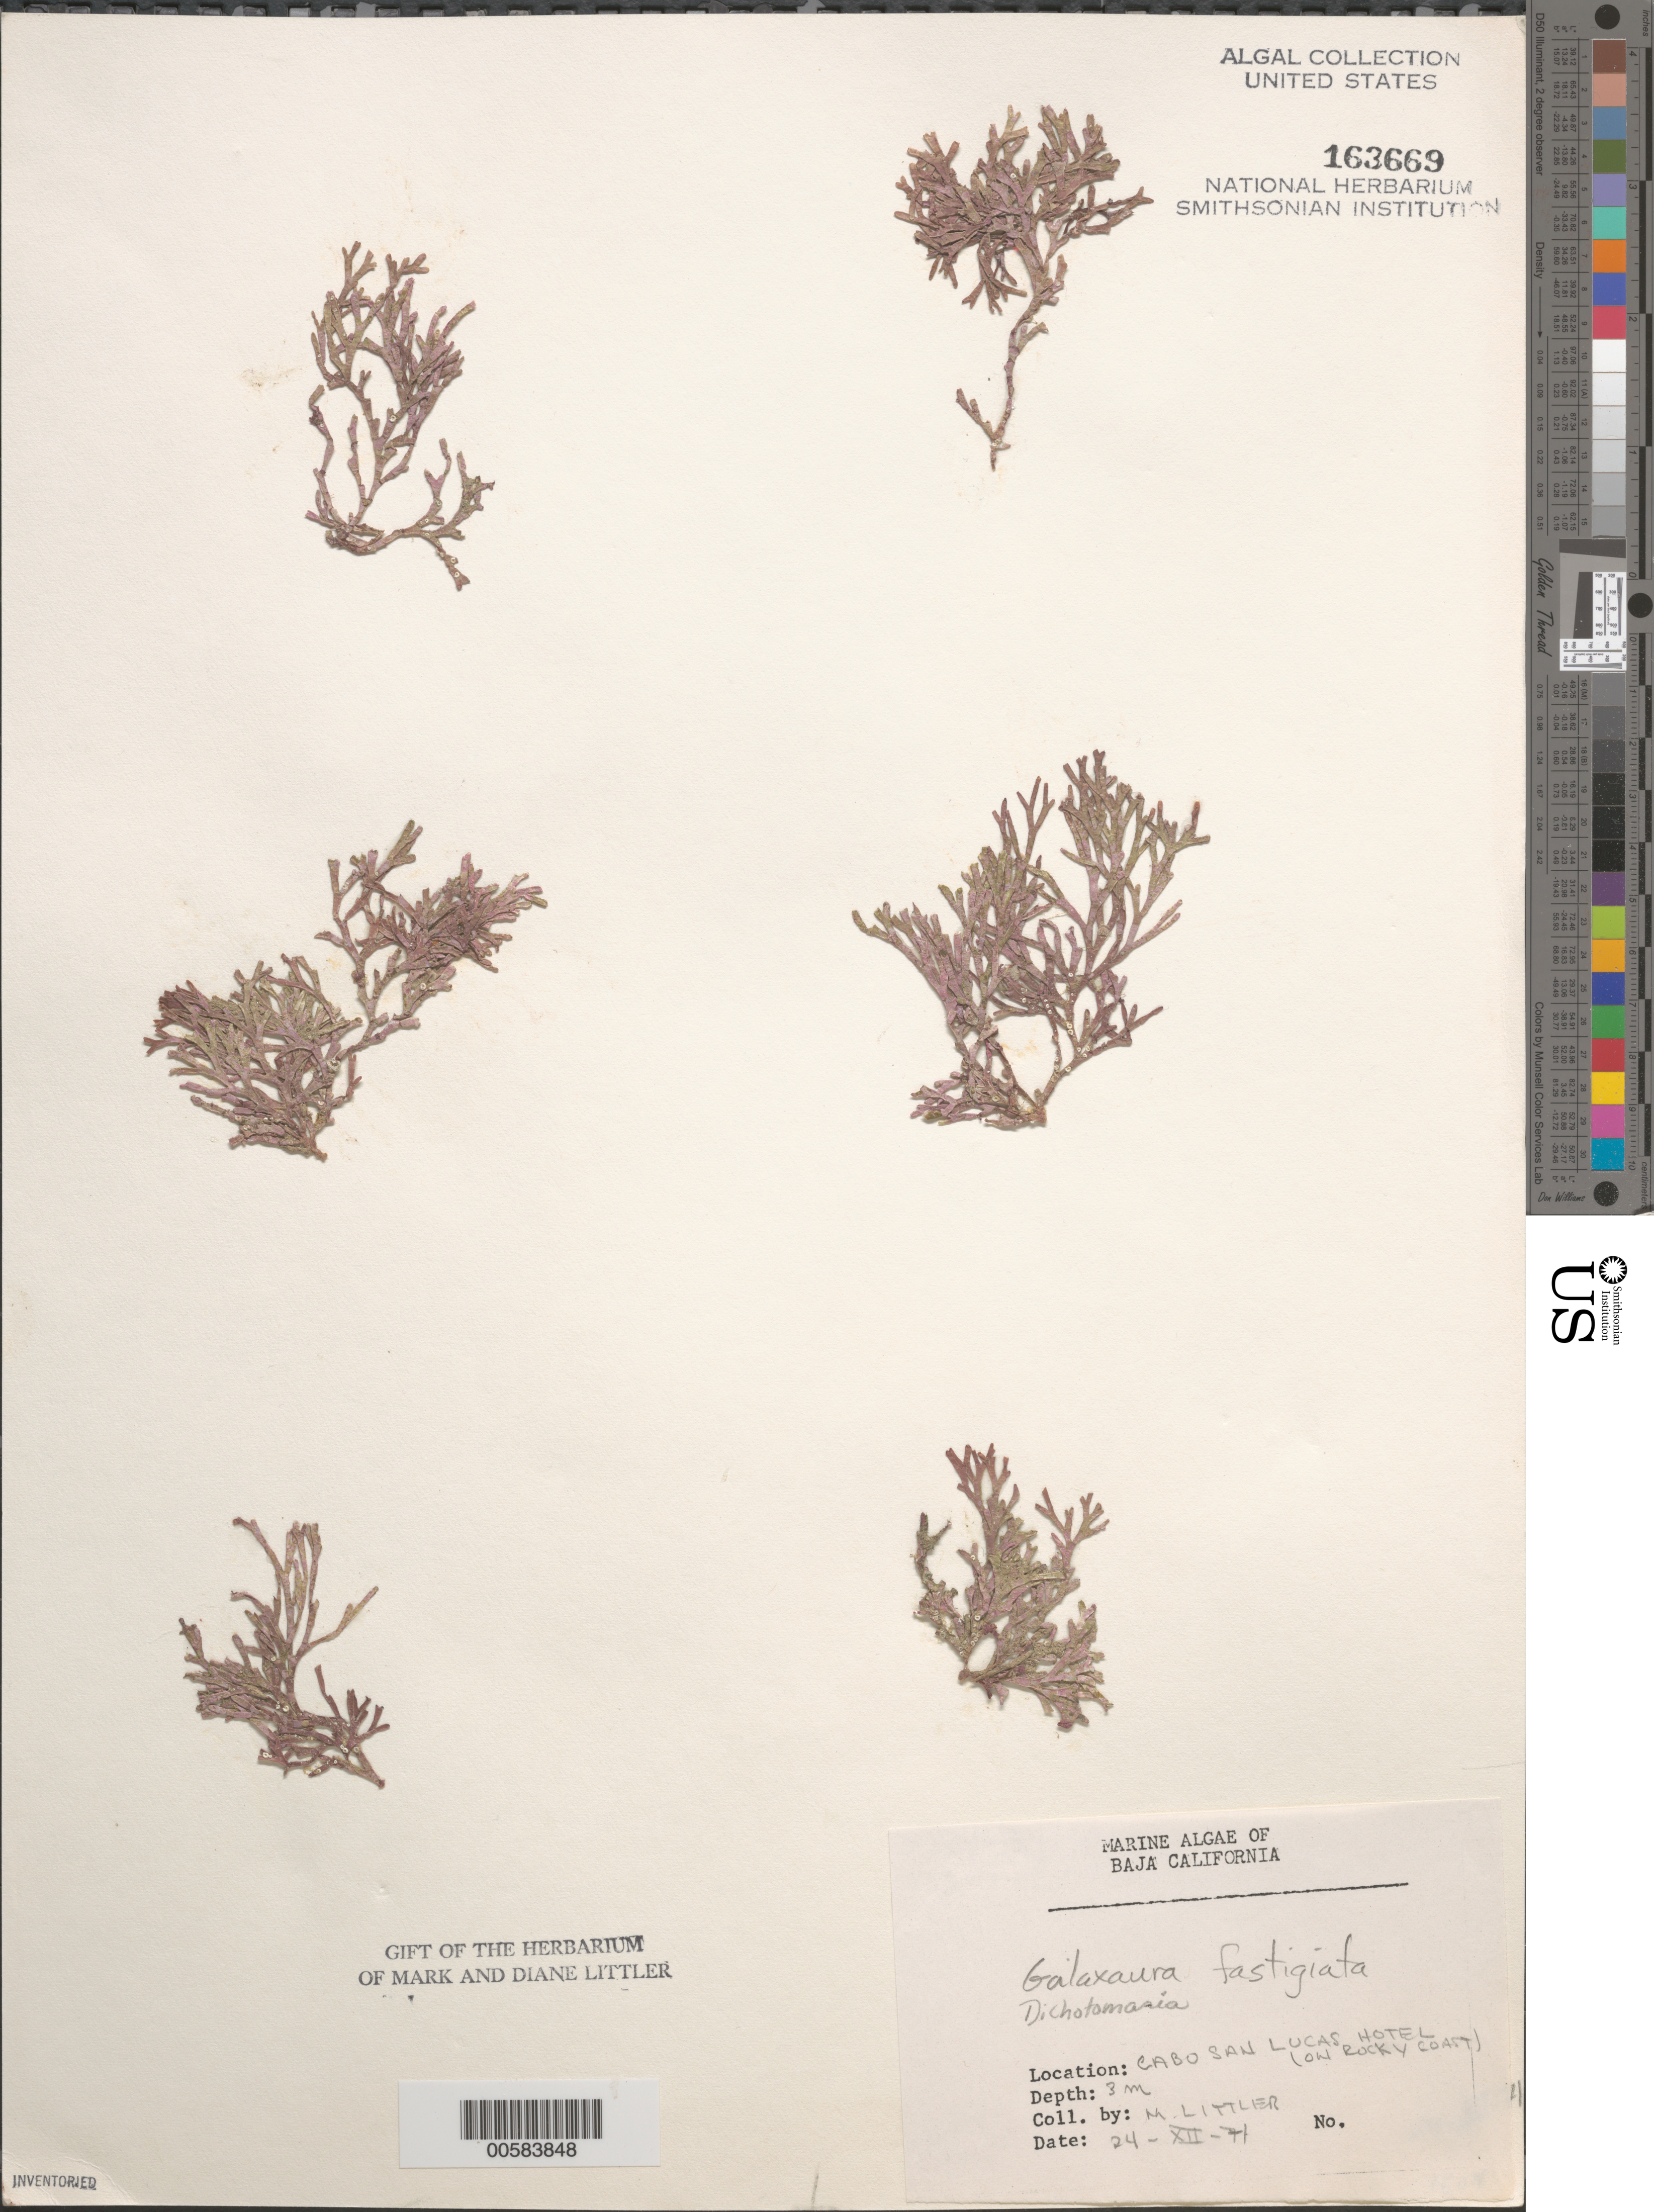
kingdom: Plantae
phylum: Rhodophyta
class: Florideophyceae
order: Nemaliales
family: Galaxauraceae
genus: Tricleocarpa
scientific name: Tricleocarpa fastigiata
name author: (Decne.) Huisman et al.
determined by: Algae name updating Project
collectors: M. M. Littler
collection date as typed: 24 Dec 1971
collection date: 1971-12-24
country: Mexico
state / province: Baja California Sur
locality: Cabo San Lucas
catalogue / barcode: US 163669